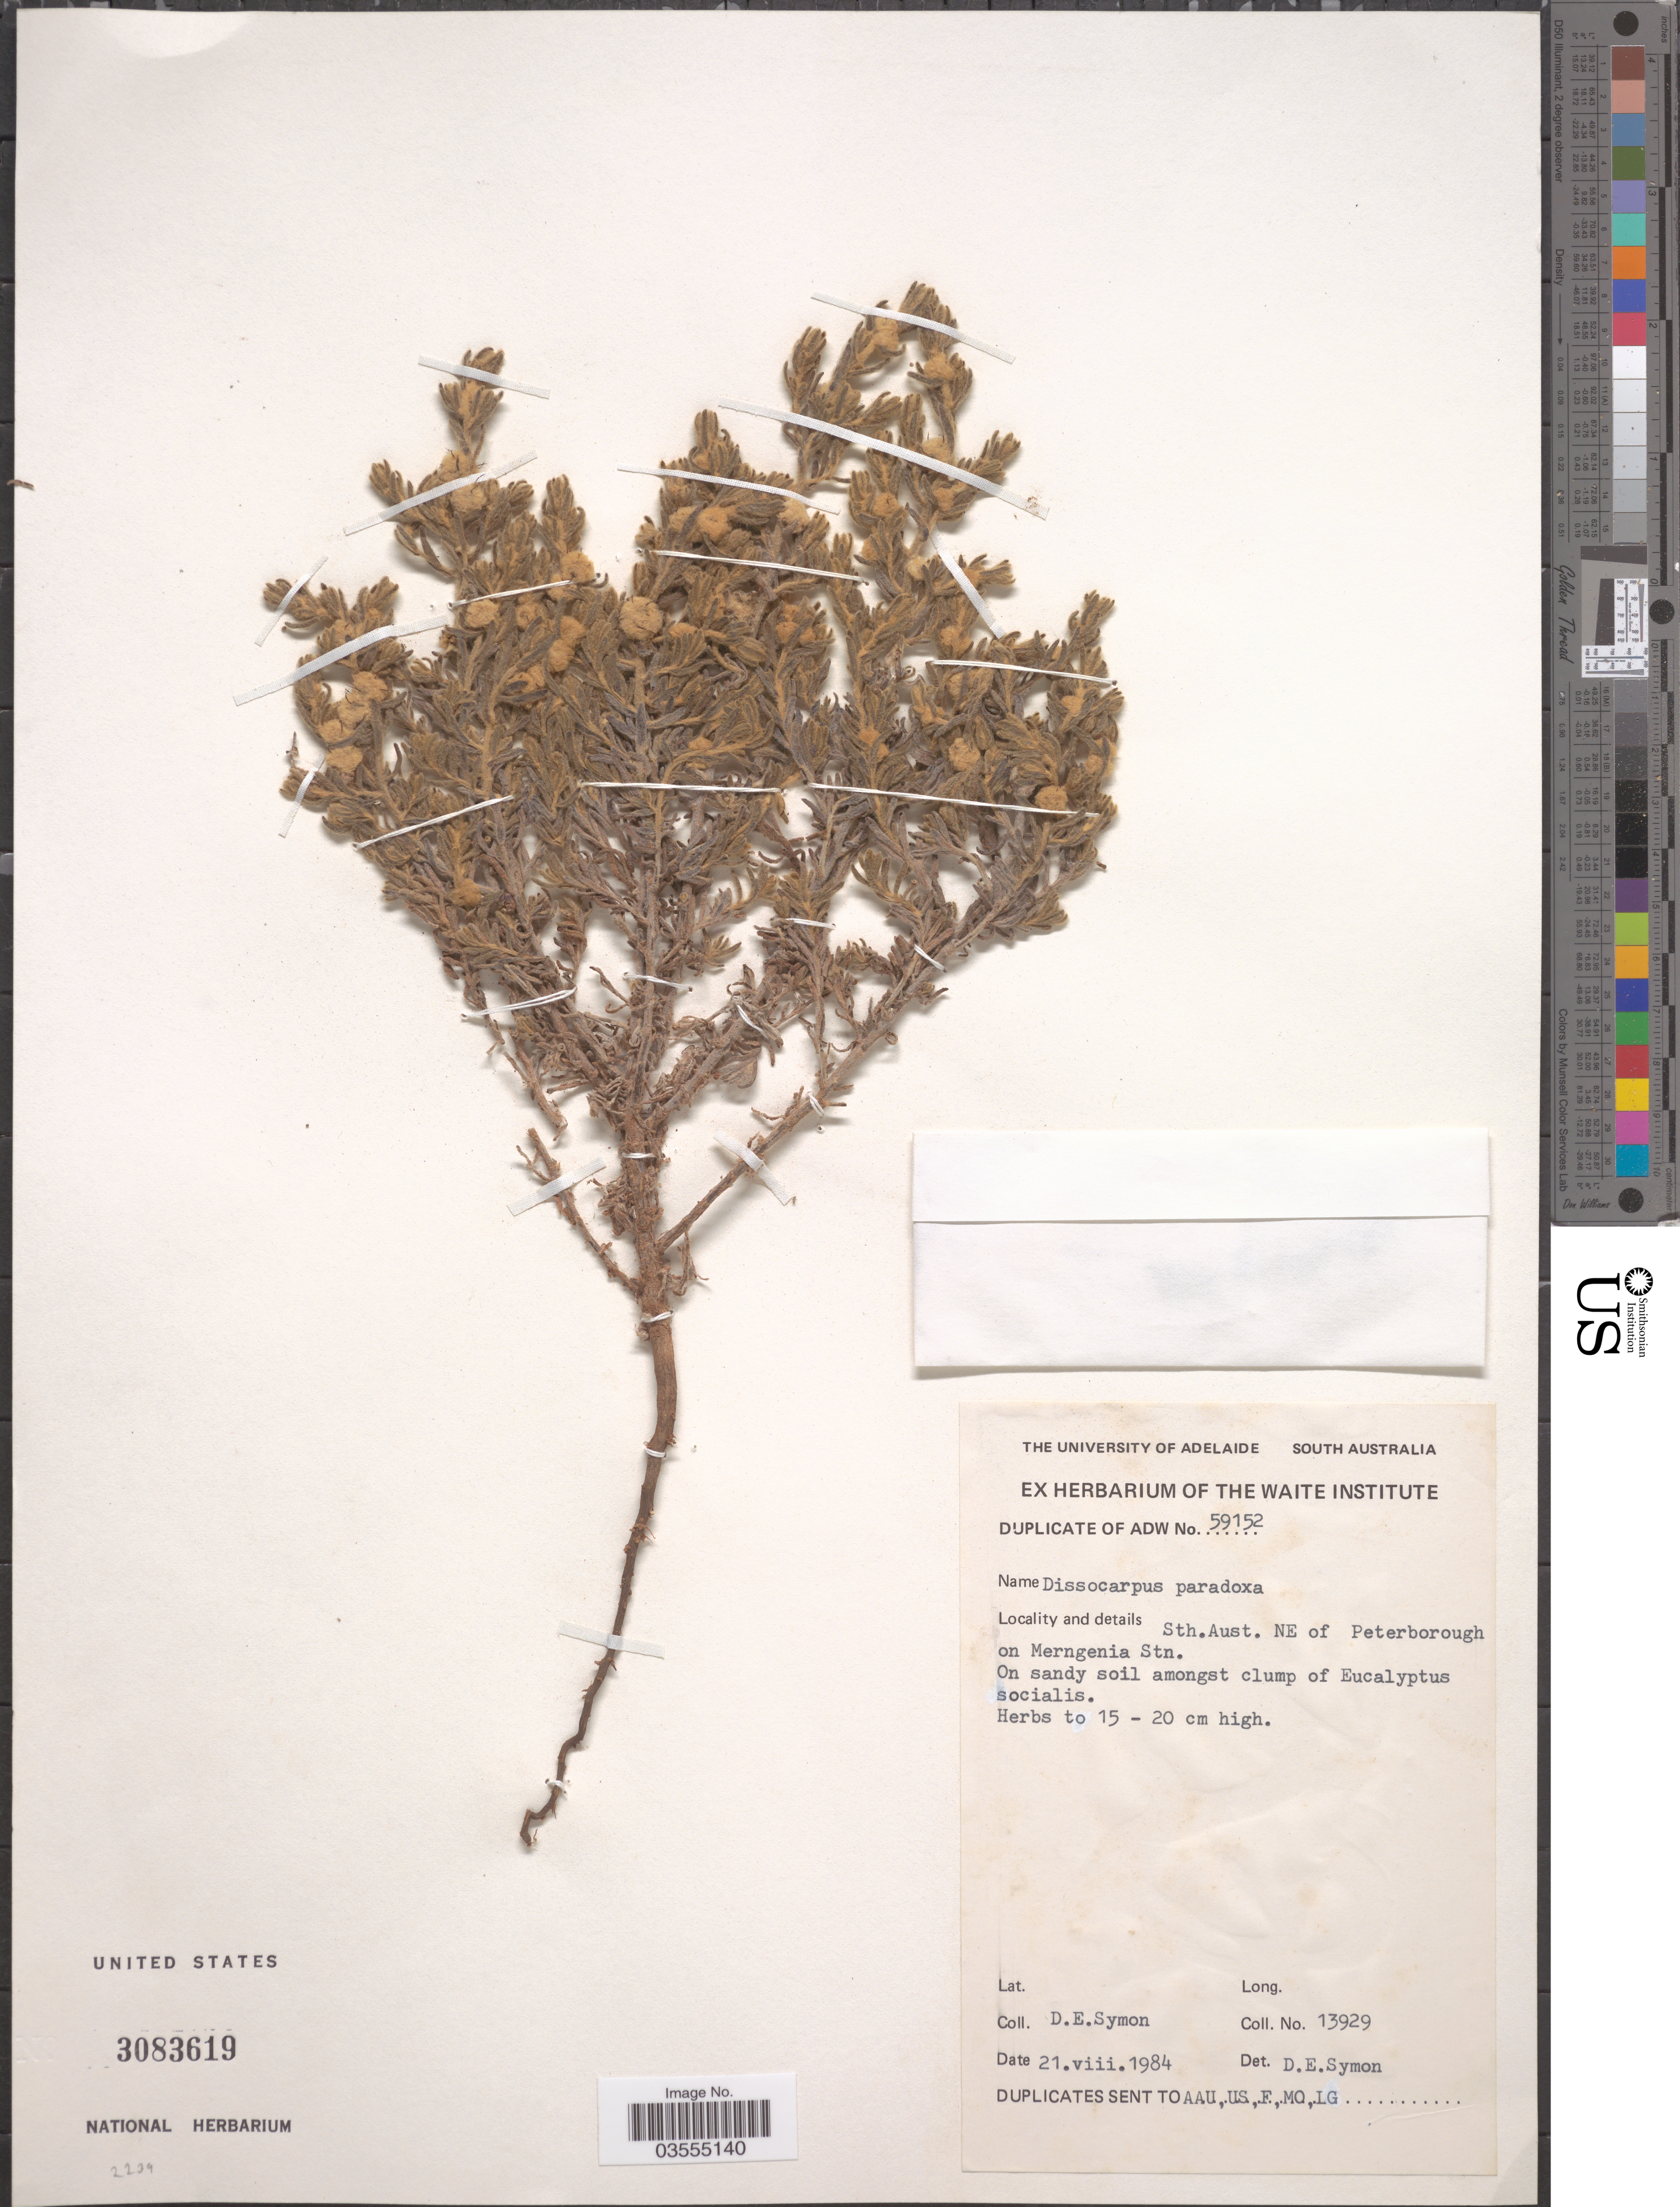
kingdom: Plantae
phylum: Tracheophyta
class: Magnoliopsida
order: Caryophyllales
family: Amaranthaceae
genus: Dissocarpus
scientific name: Dissocarpus paradoxus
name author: (R. Br.) F. Muell. ex Ulbr.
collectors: D. Symon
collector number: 13929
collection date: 1984-08-21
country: Australia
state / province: South Australia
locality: NE of Peterborough on Merngenia Stn.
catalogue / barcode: US 3083619